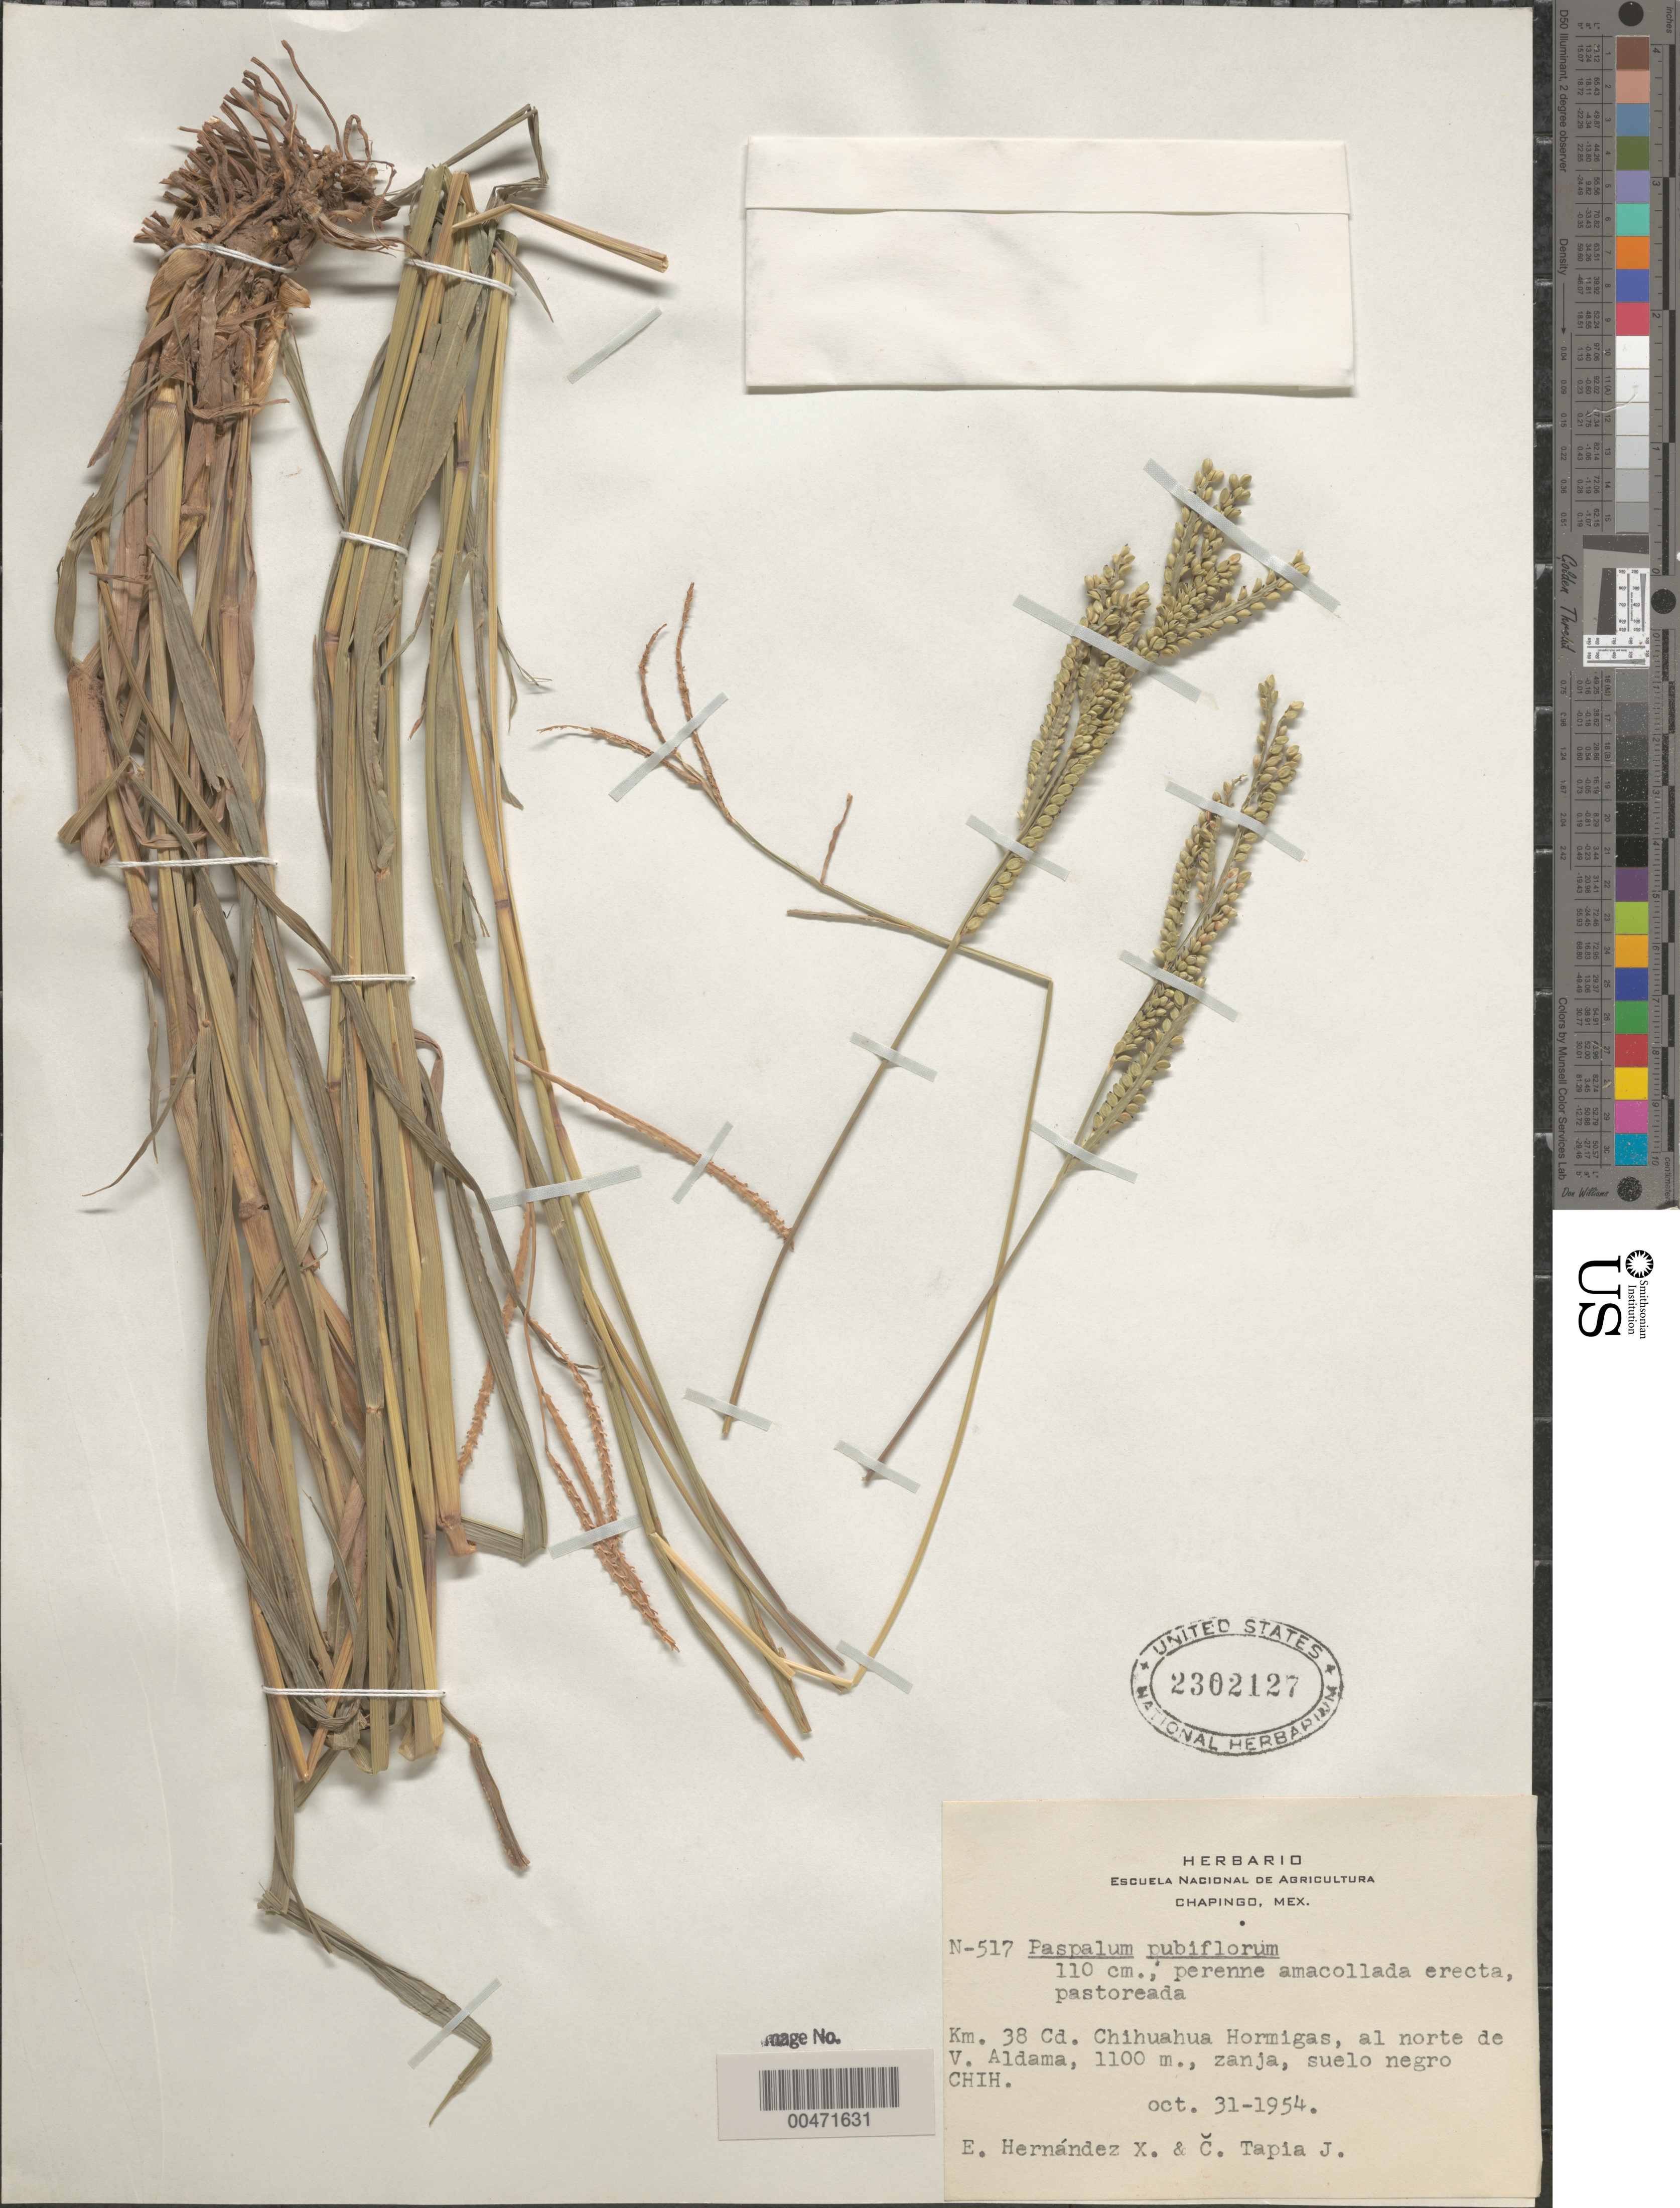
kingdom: Plantae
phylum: Tracheophyta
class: Liliopsida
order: Poales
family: Poaceae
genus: Paspalum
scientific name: Paspalum pubiflorum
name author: Rupr. ex E. Fourn.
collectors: E. I. Hernández-X. & C. Tapia-J.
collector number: N-517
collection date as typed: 31 Oct 1954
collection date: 1954-10-31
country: Mexico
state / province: Chihuahua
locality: Km 38 Cd. Chihuahua Hormigas, N of V. Aldama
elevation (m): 1100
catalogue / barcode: US 2302127